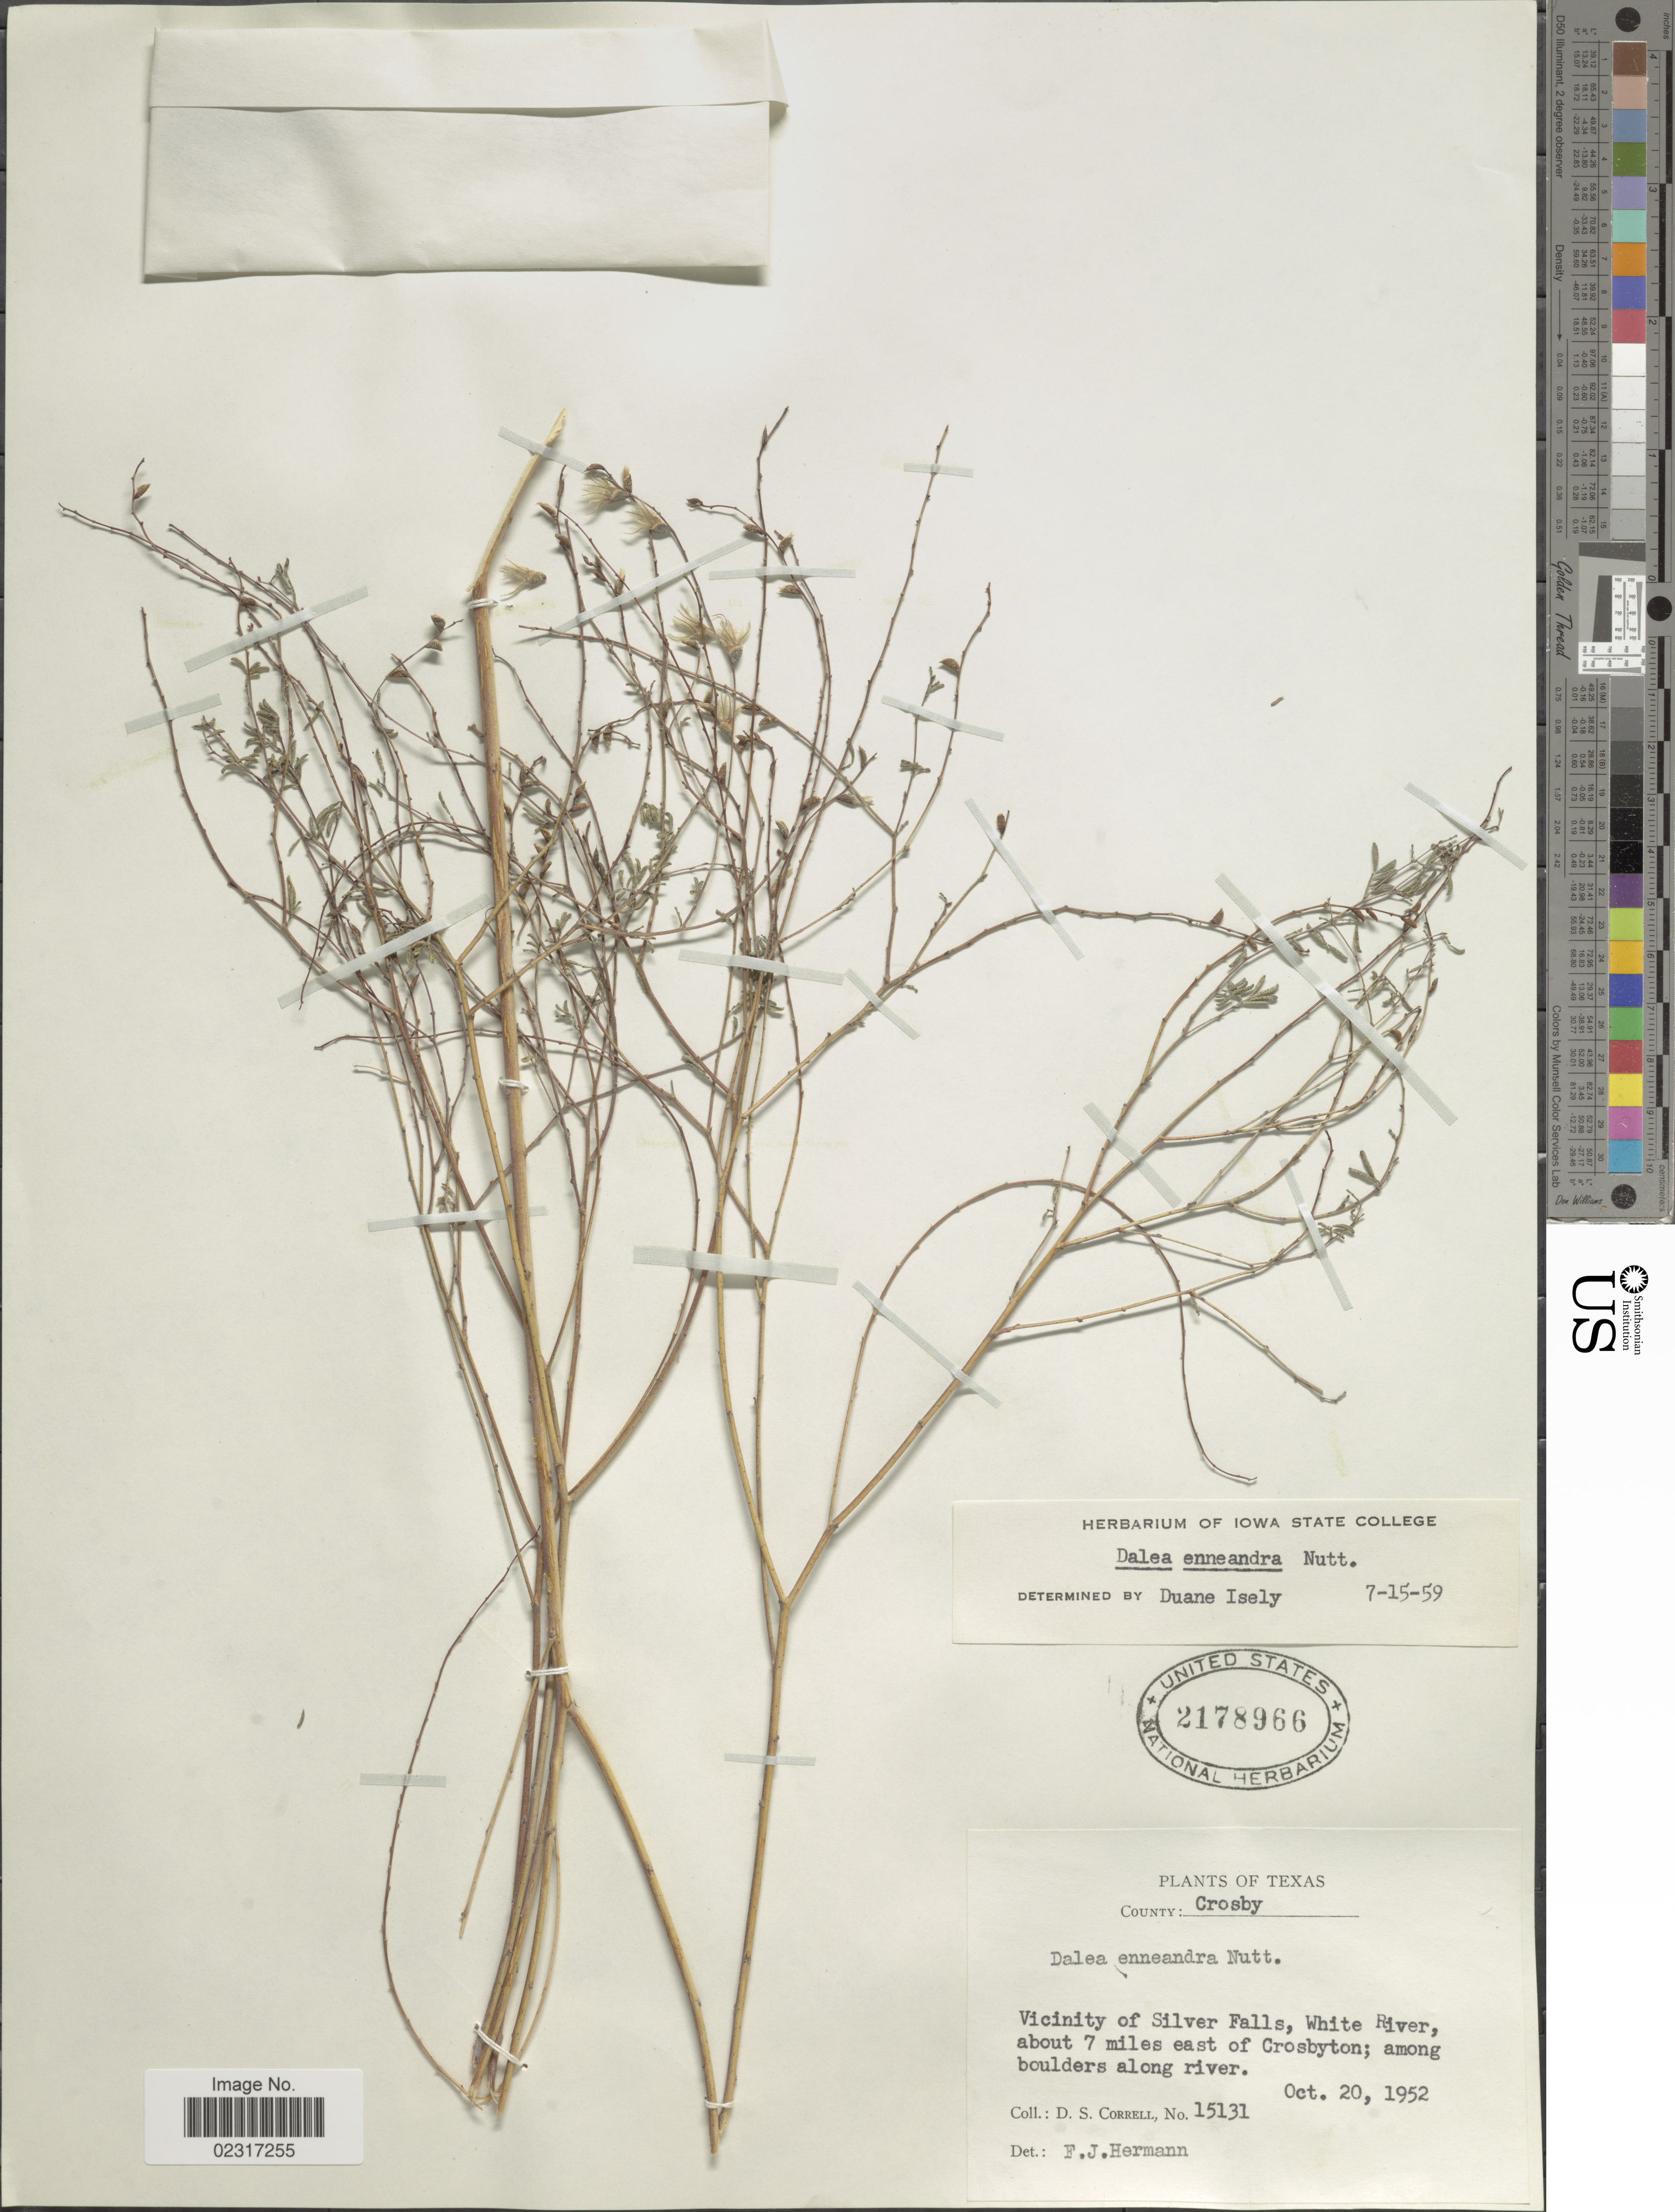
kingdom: Plantae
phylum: Tracheophyta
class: Magnoliopsida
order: Fabales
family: Fabaceae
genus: Dalea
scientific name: Dalea enneandra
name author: Nutt.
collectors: D. S. Correll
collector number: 15131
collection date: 1952-10-20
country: United States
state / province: Texas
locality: County: Crosby. Vicinity of Silver Falls, White River, about 7 miles east of Crosbyton; among boulders along river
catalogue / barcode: US 2178966